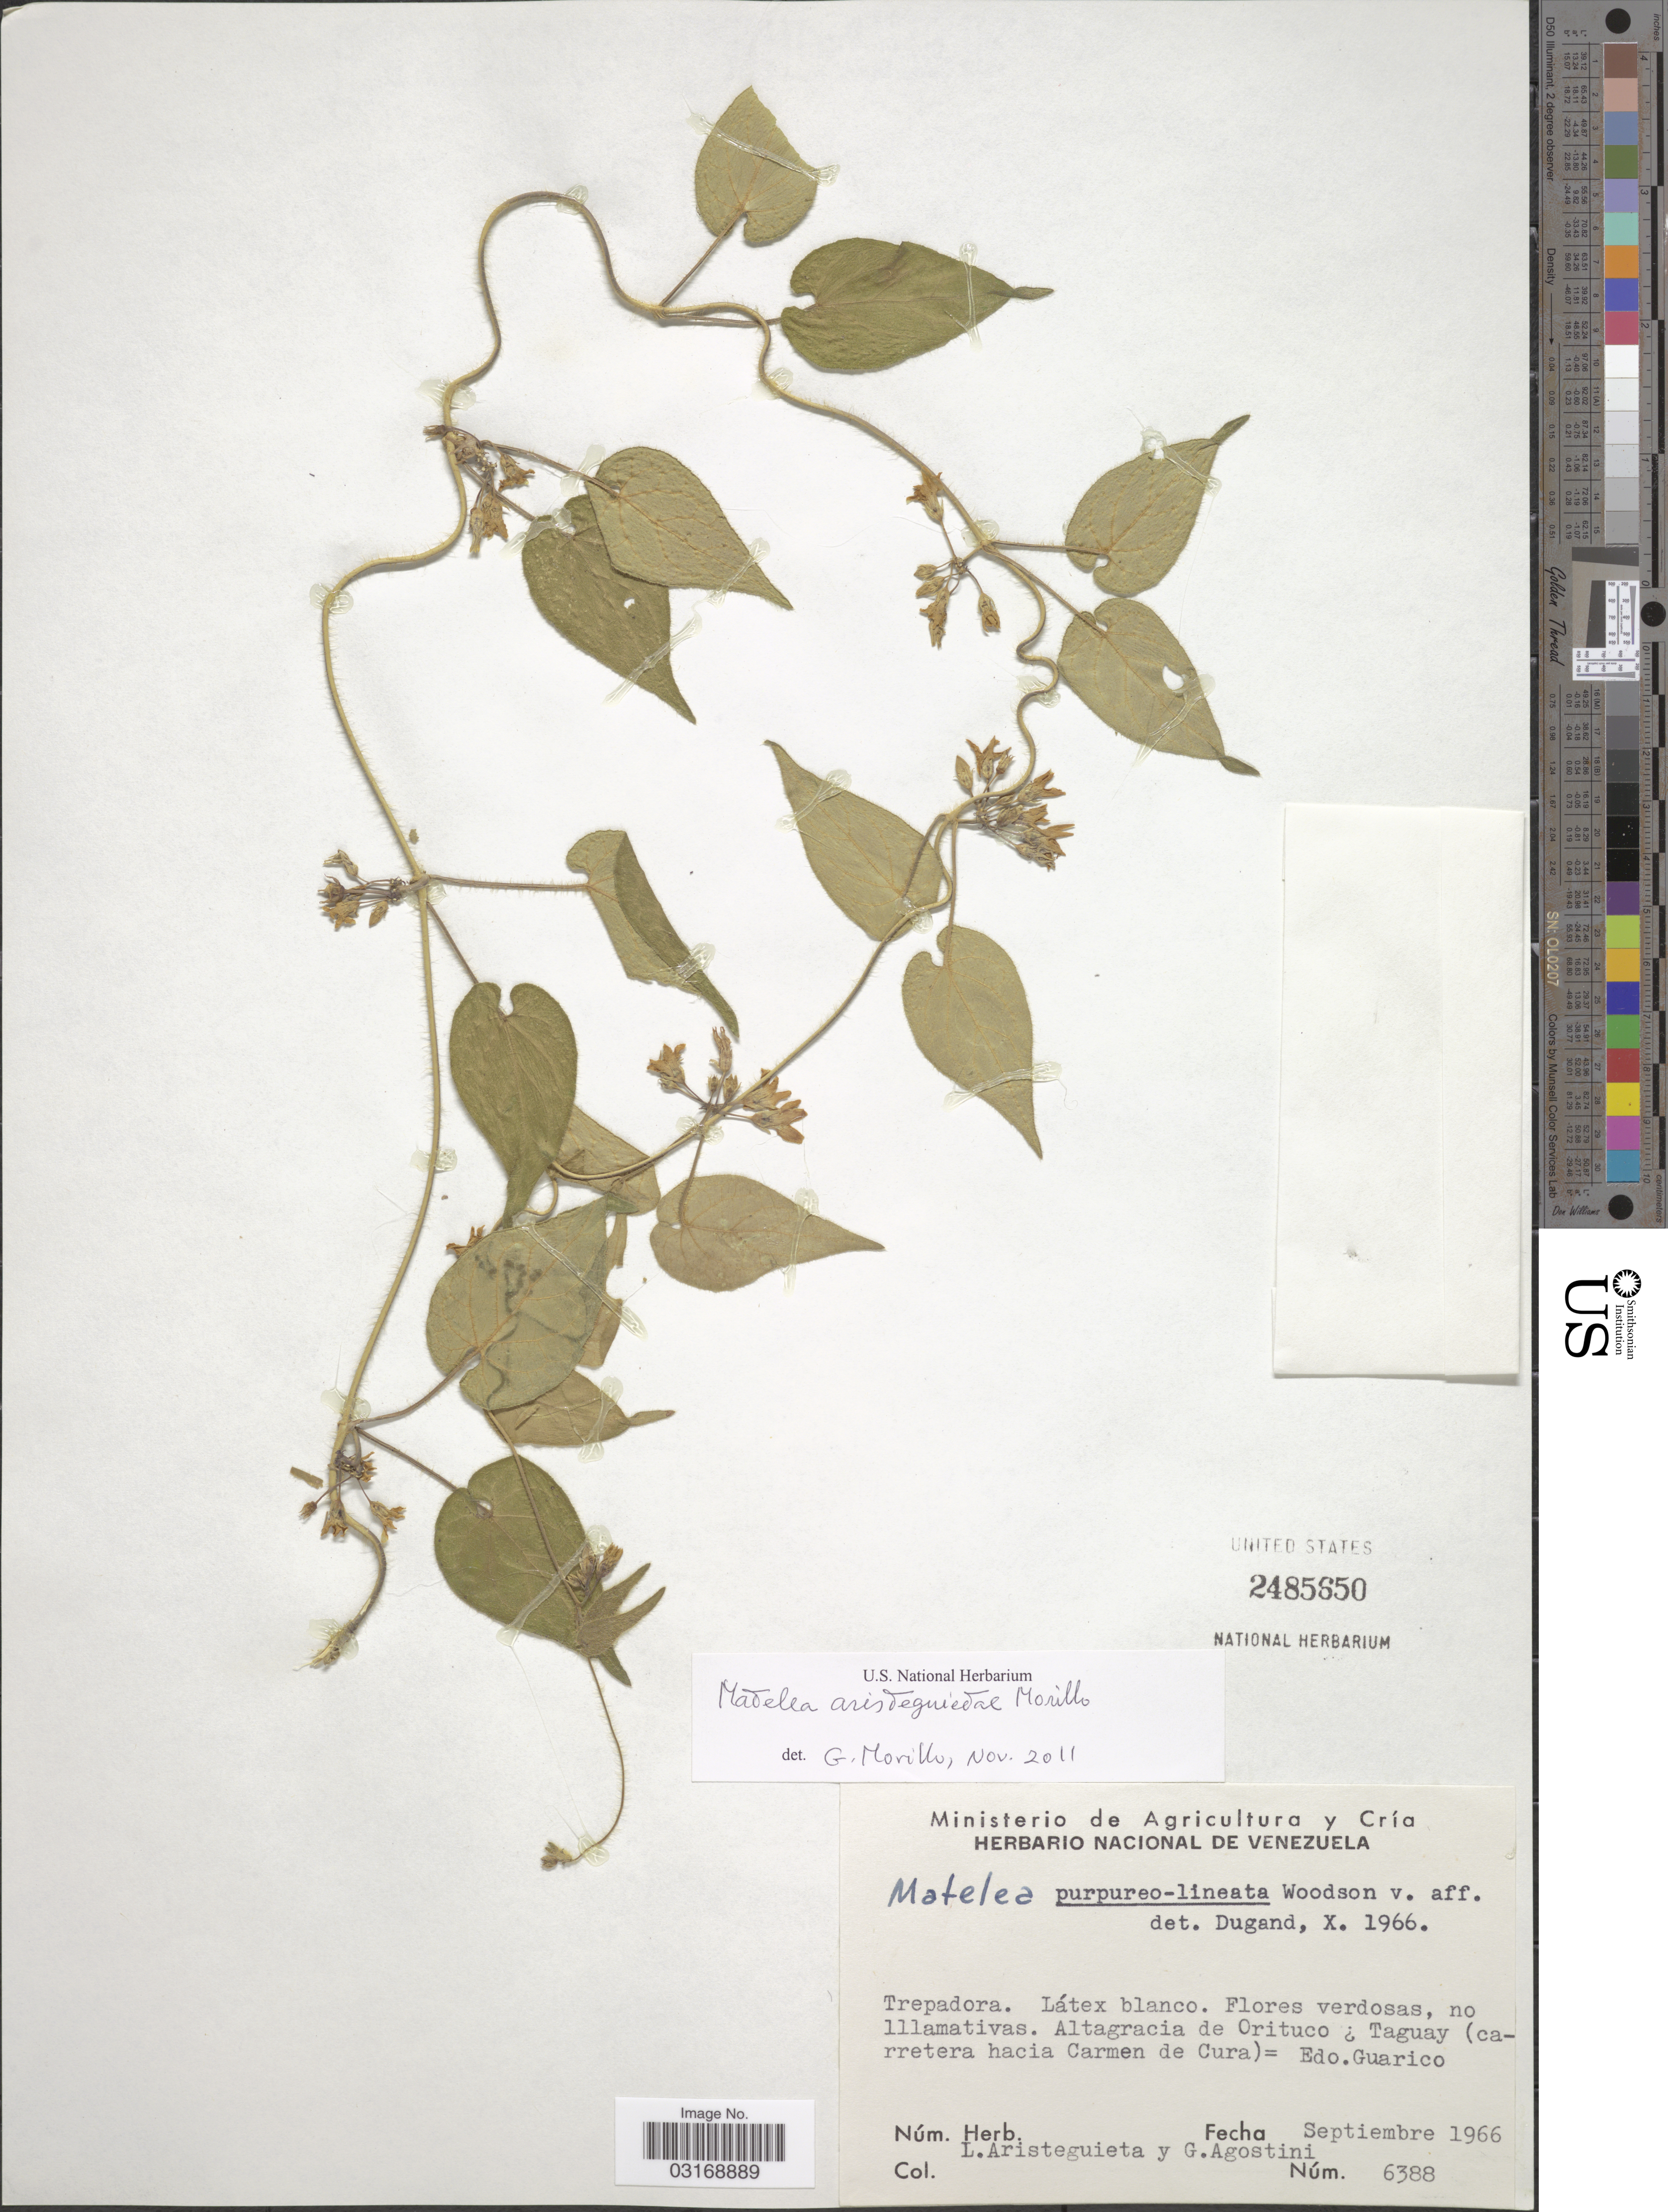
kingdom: Plantae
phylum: Tracheophyta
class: Magnoliopsida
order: Gentianales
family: Apocynaceae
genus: Matelea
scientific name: Matelea aristeguietae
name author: Morillo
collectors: L. Aristeguieta & G. Agostini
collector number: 6388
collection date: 1966-09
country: Venezuela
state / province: Guárico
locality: Altagracia de Orituco, Taguay (carretera hacia Carmen de Cura).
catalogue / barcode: US 2485650